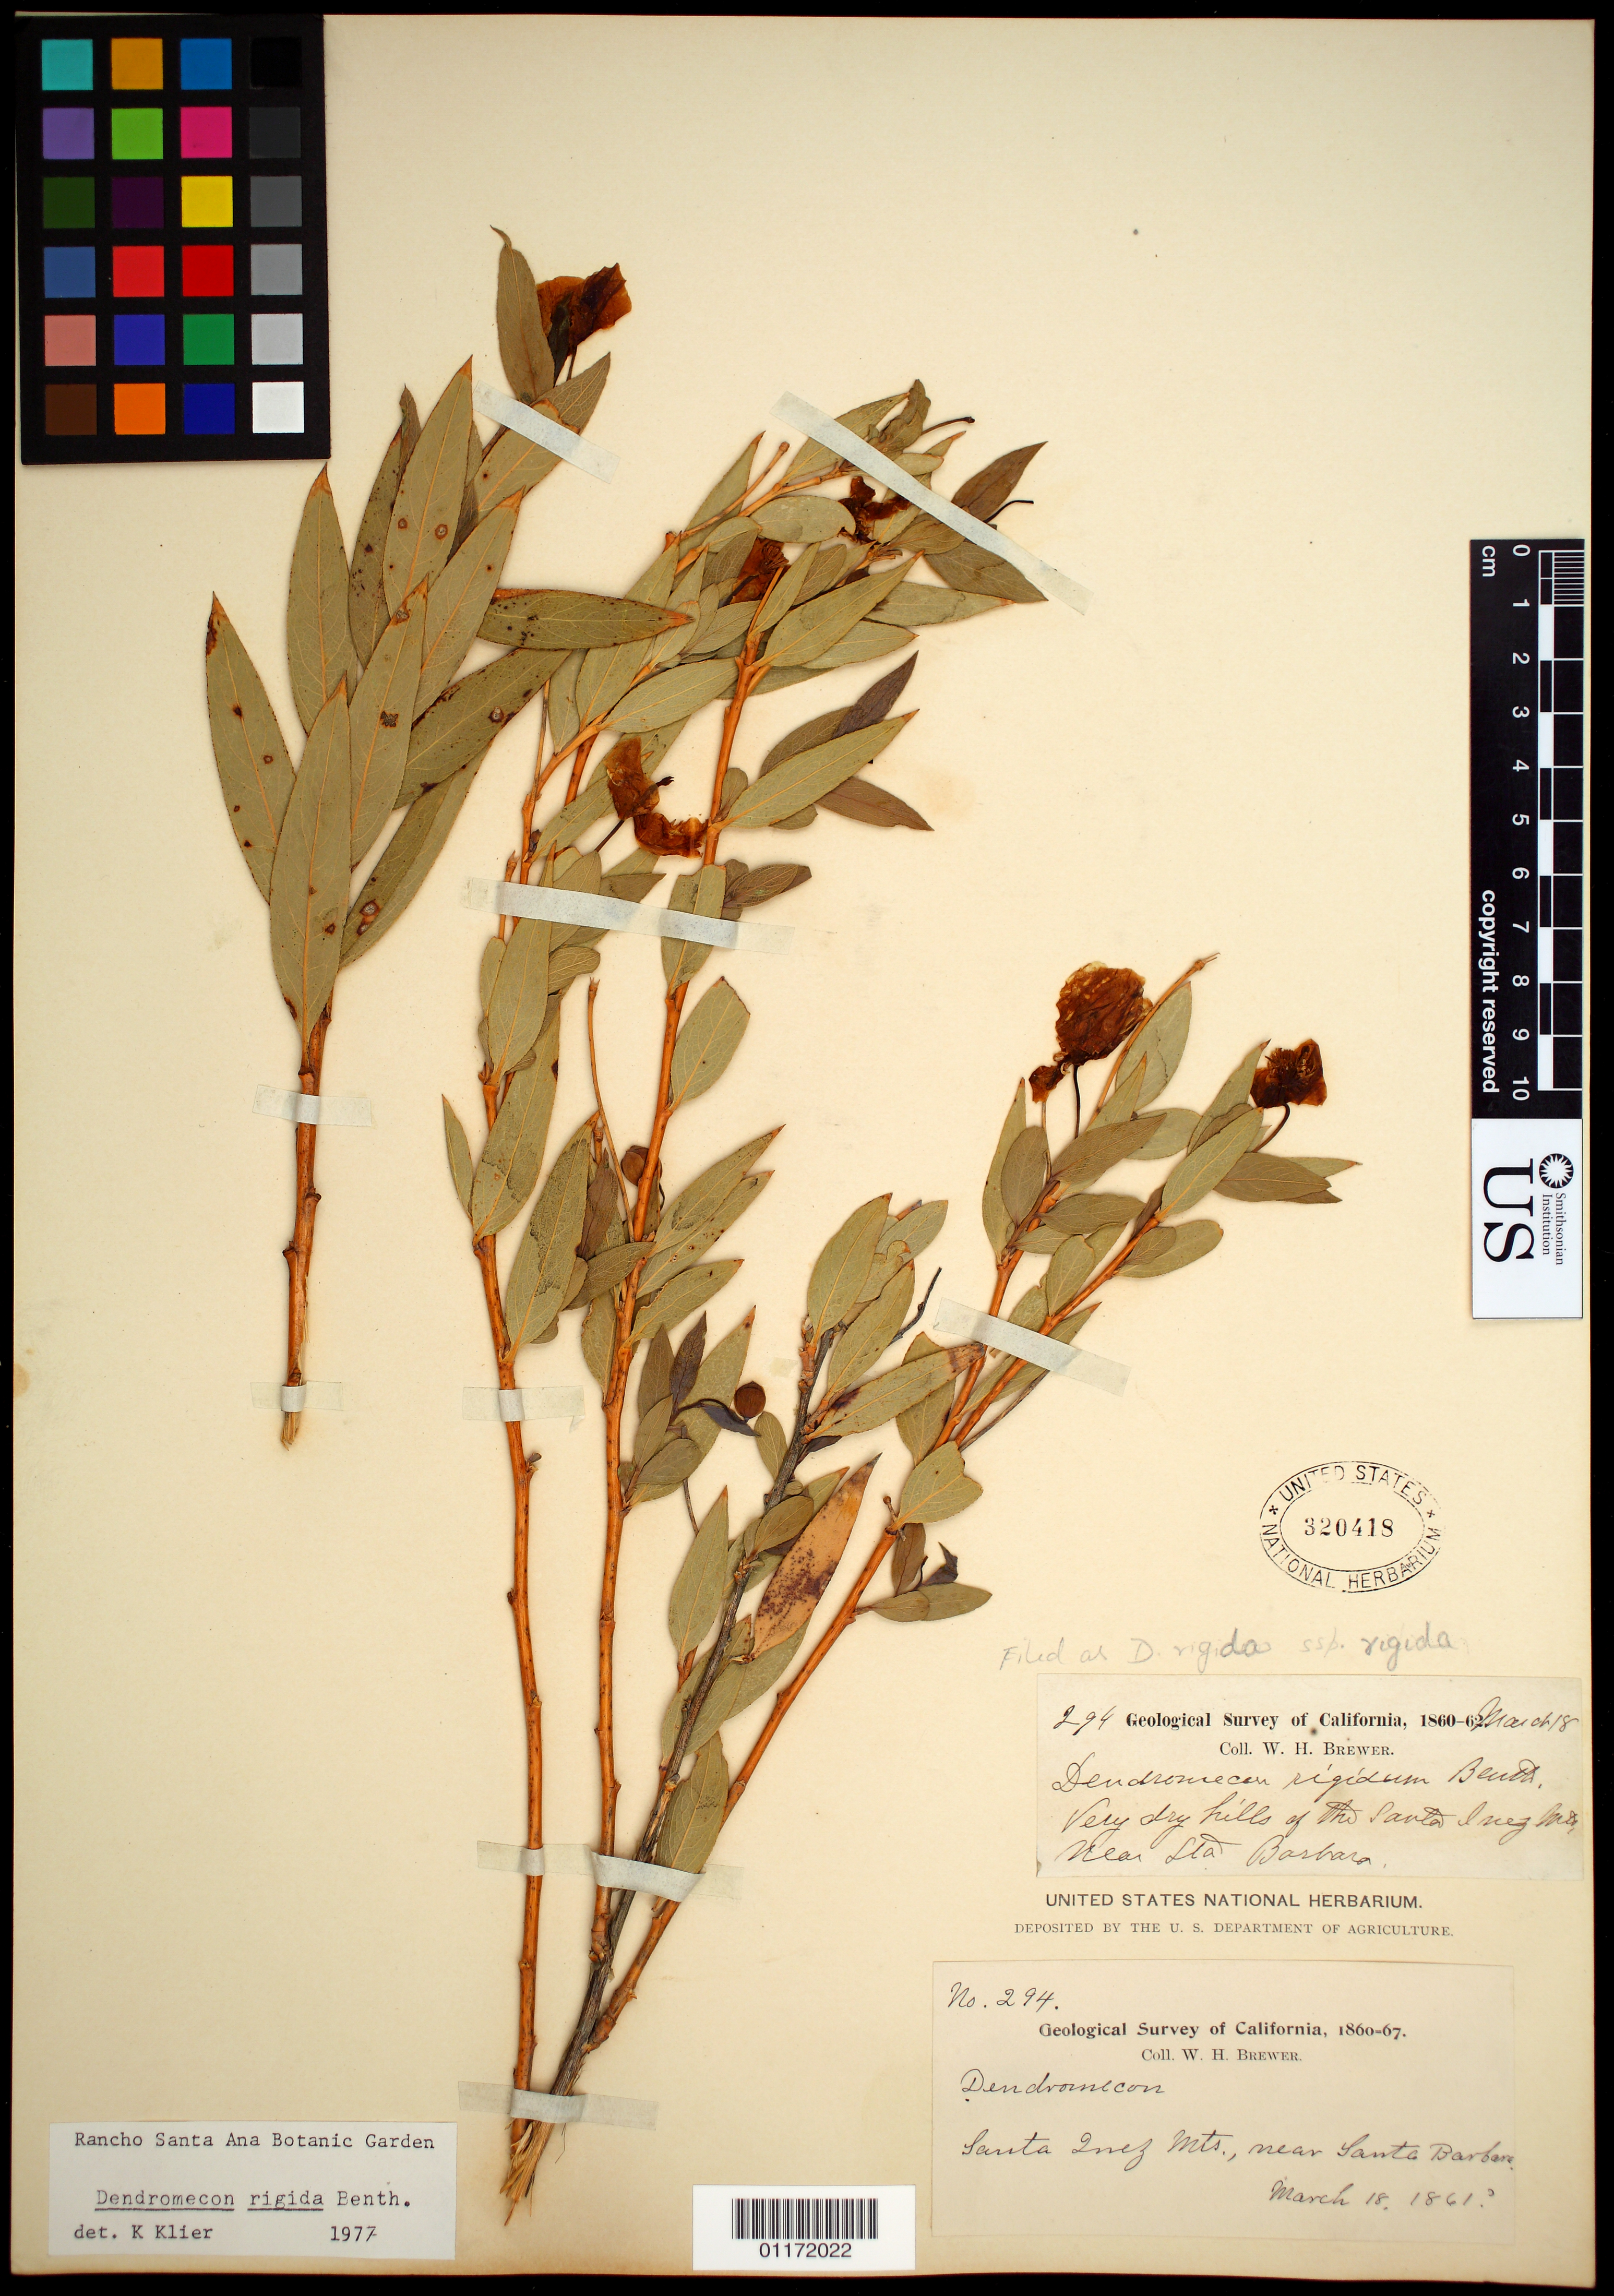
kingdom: Plantae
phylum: Tracheophyta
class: Magnoliopsida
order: Ranunculales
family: Papaveraceae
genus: Dendromecon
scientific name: Dendromecon rigida subsp. rigida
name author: Benth.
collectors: W. H. Brewer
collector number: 294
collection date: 1861-03-25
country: United States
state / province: California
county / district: Santa Barbara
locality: Santa Ynez Mts, near Santa Barbara.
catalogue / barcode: US 320418